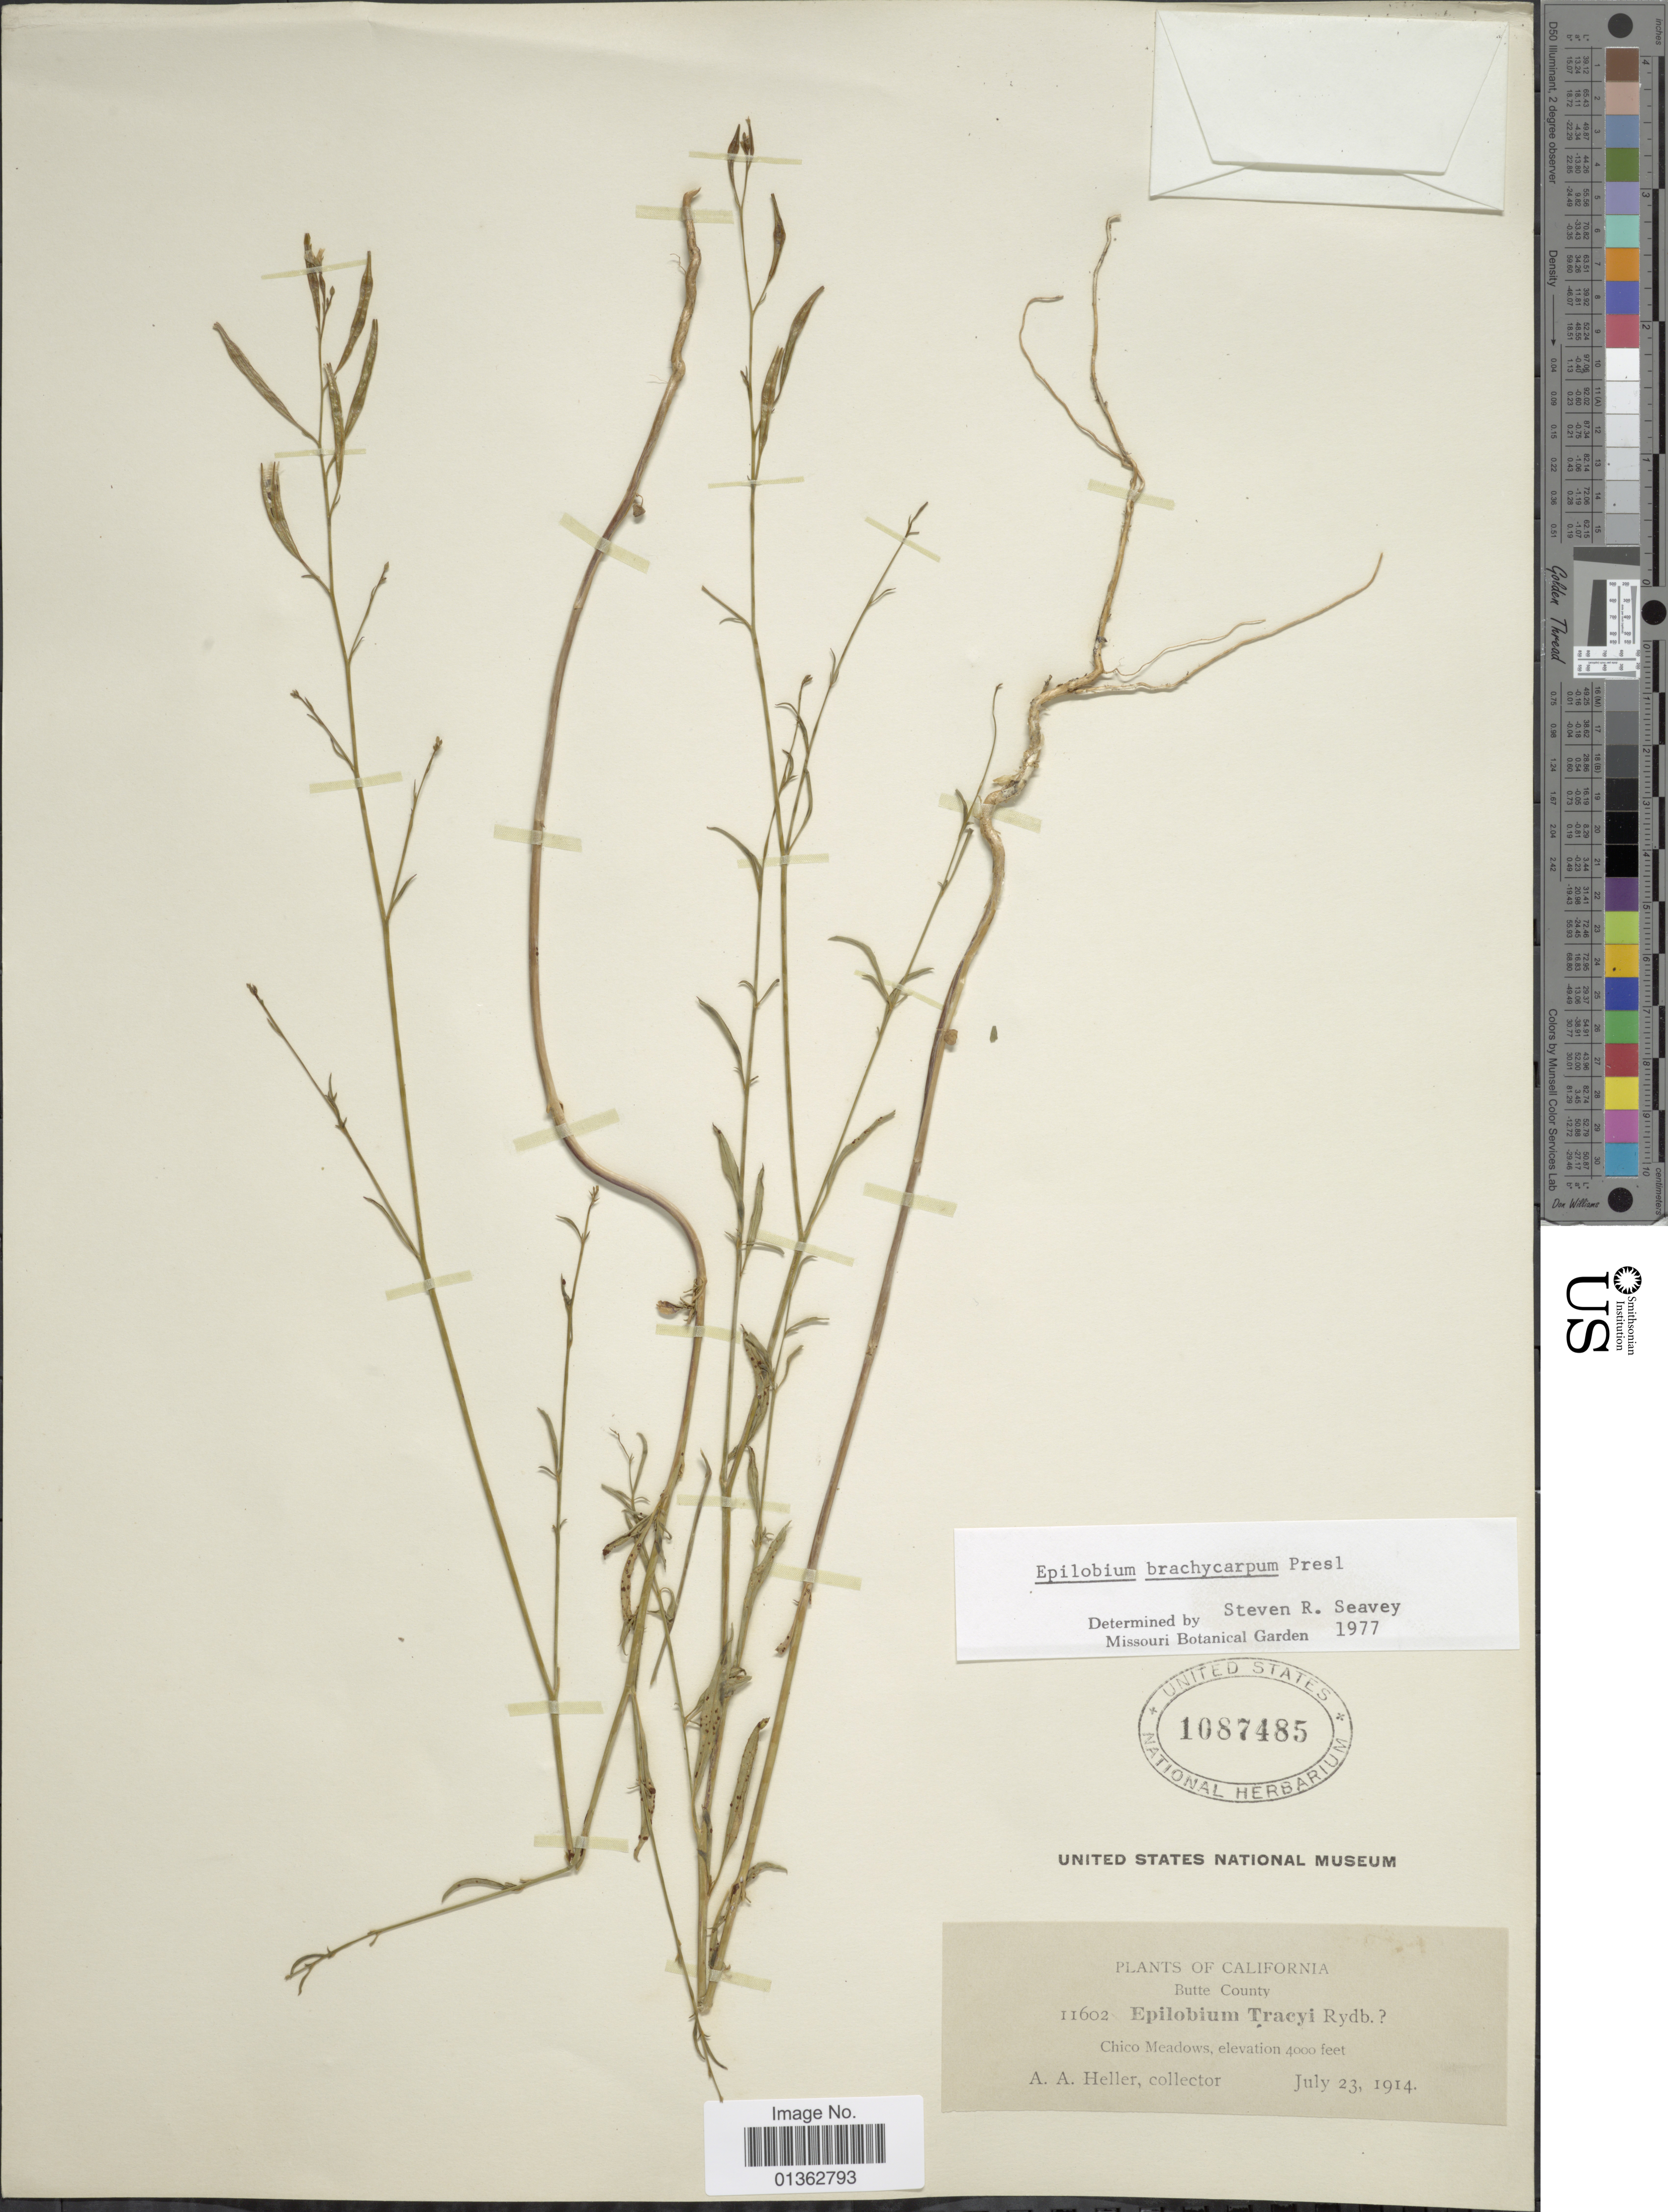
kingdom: Plantae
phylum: Tracheophyta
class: Magnoliopsida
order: Myrtales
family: Onagraceae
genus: Epilobium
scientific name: Epilobium brachycarpum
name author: C. Presl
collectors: A. A. Heller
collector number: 11602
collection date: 1914-07-23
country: United States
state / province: California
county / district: Butte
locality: Butte County. Chico Meadows.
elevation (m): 1219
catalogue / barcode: US 1087485